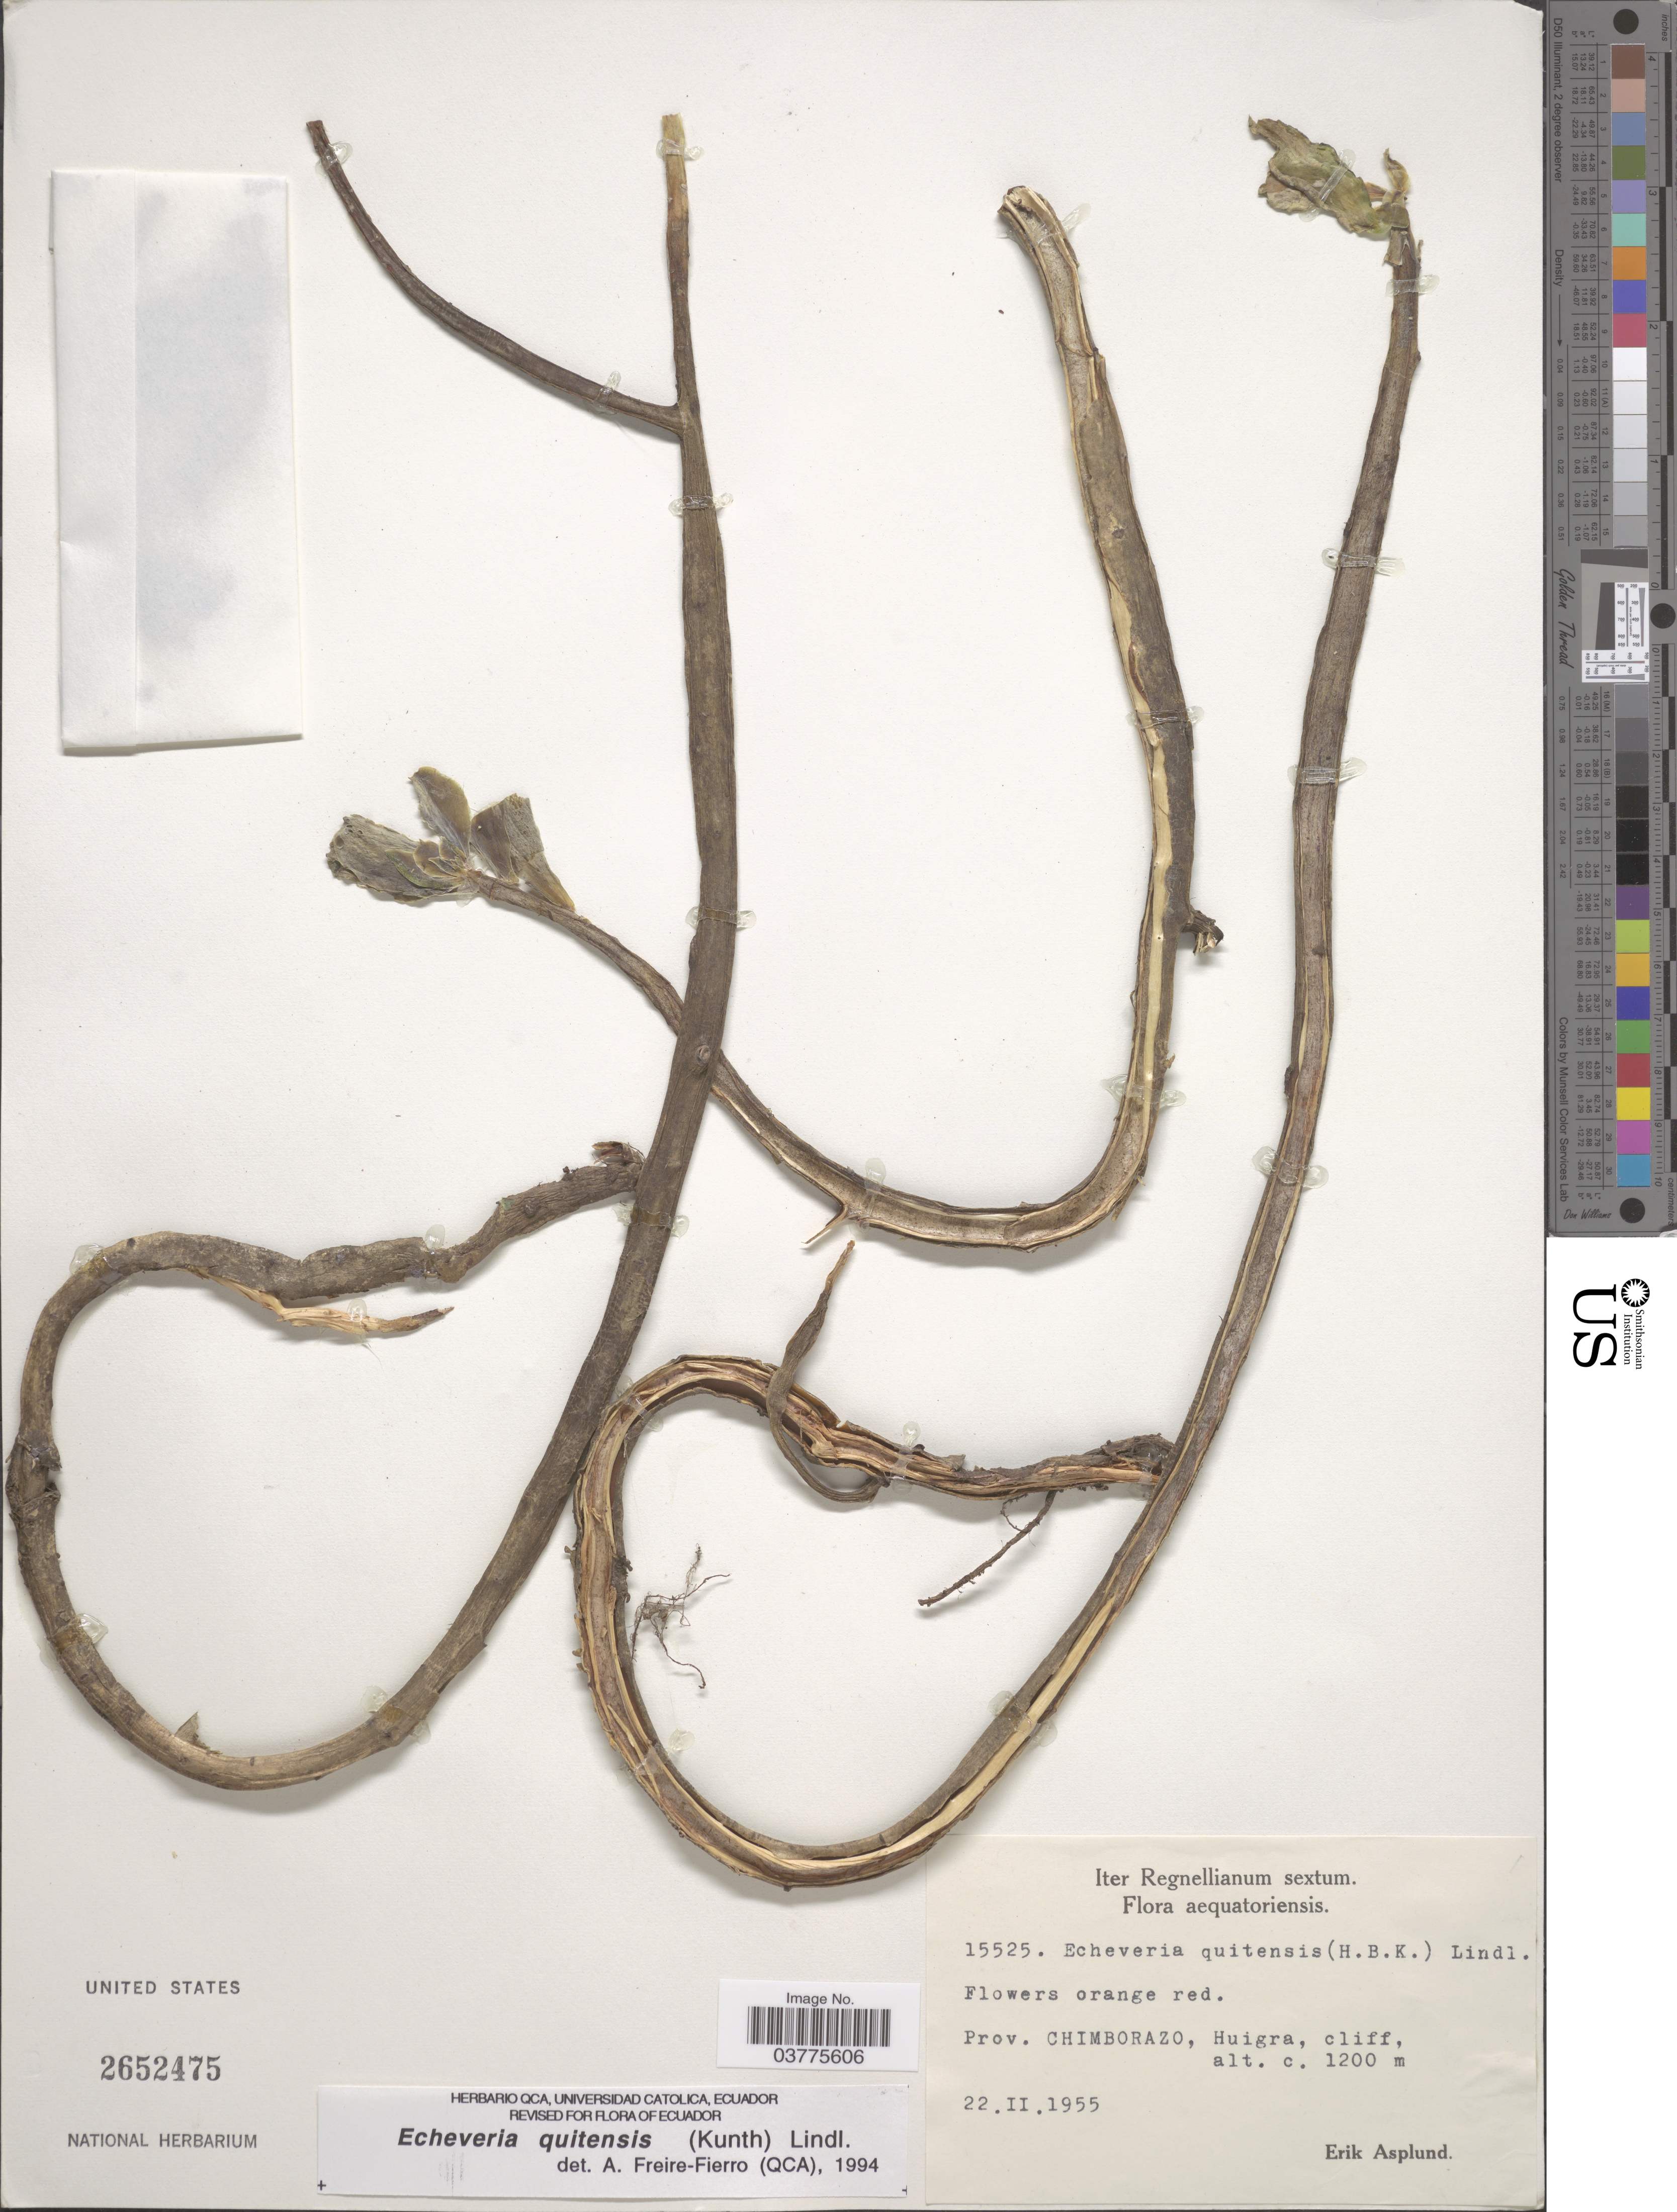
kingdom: Plantae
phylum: Tracheophyta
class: Magnoliopsida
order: Saxifragales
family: Crassulaceae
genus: Echeveria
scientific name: Echeveria quitensis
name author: (Kunth) Lindl.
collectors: E. Asplund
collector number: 15525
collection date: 1955-02-22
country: Ecuador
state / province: Chimborazo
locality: Aequatoriensis. Huigra, cliff.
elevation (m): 1200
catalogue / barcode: US 2652475